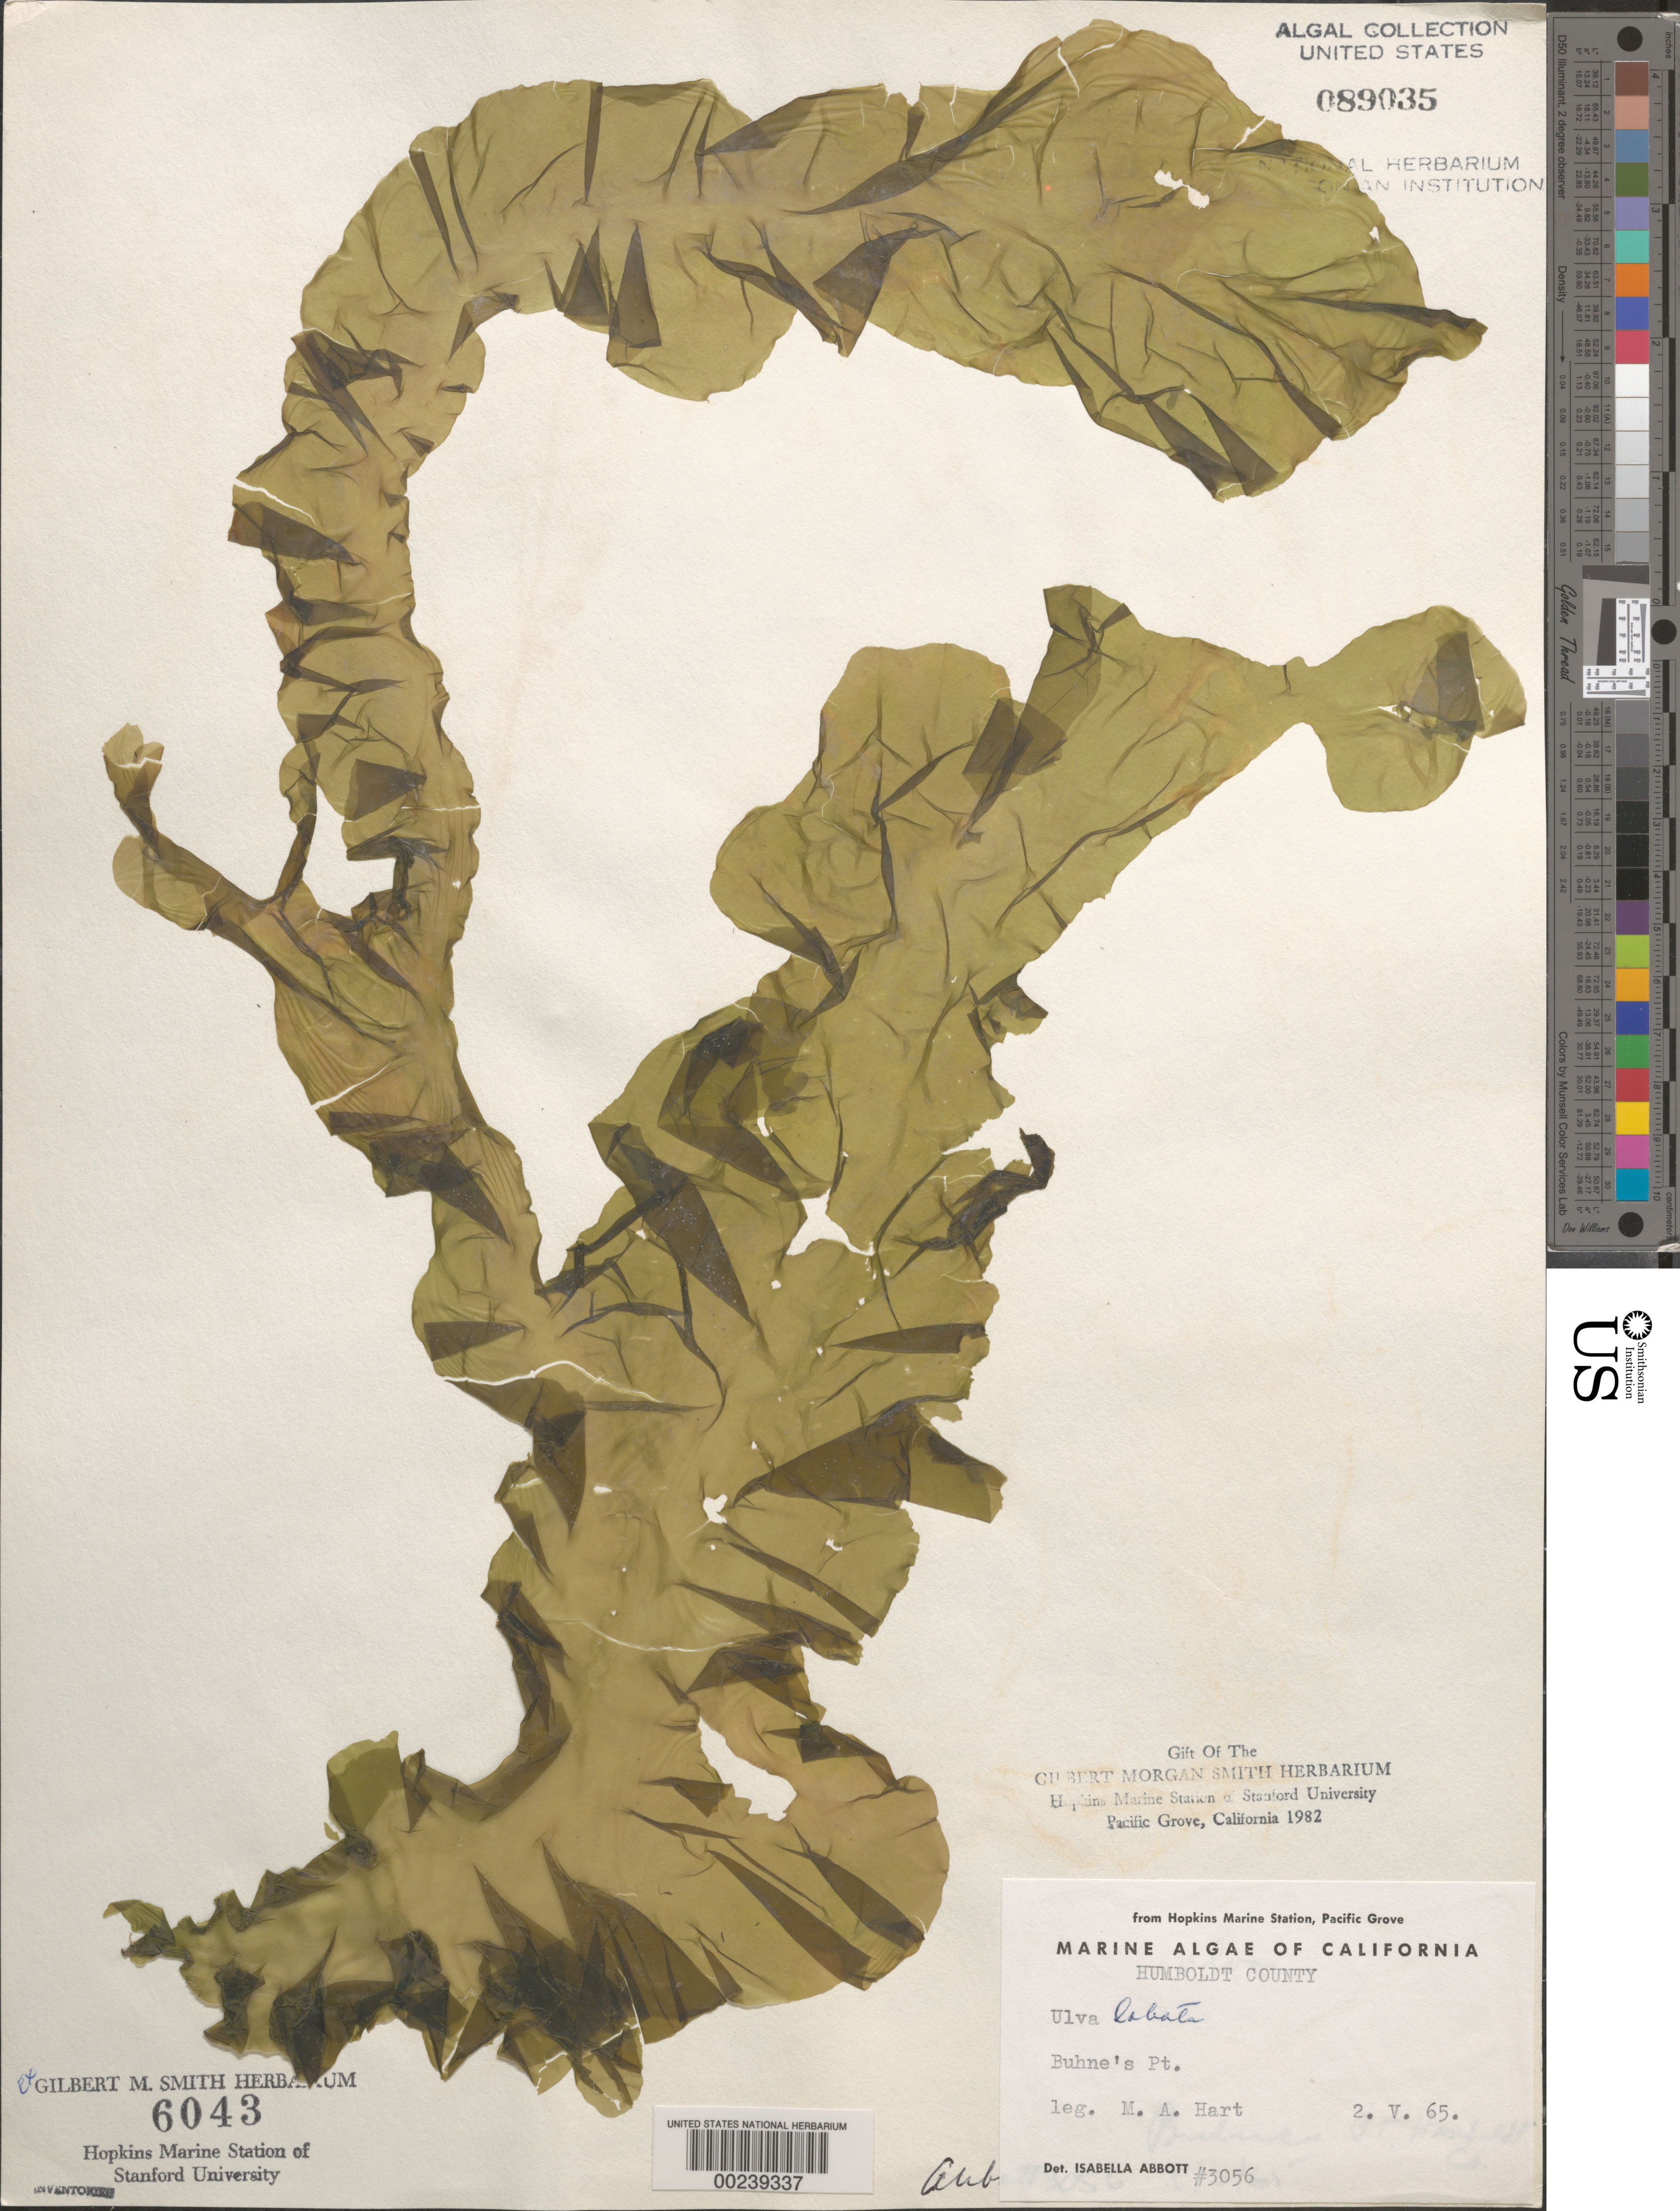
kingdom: Plantae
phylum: Chlorophyta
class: Ulvophyceae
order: Ulvales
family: Ulvaceae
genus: Ulva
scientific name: Ulva lactuca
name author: L.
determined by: Algae name updating Project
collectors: M. A. Hart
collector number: IAA 3056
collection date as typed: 02 May 1965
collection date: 1965-05-02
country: United States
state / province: California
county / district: Humboldt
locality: Buhne Point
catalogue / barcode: US 89035